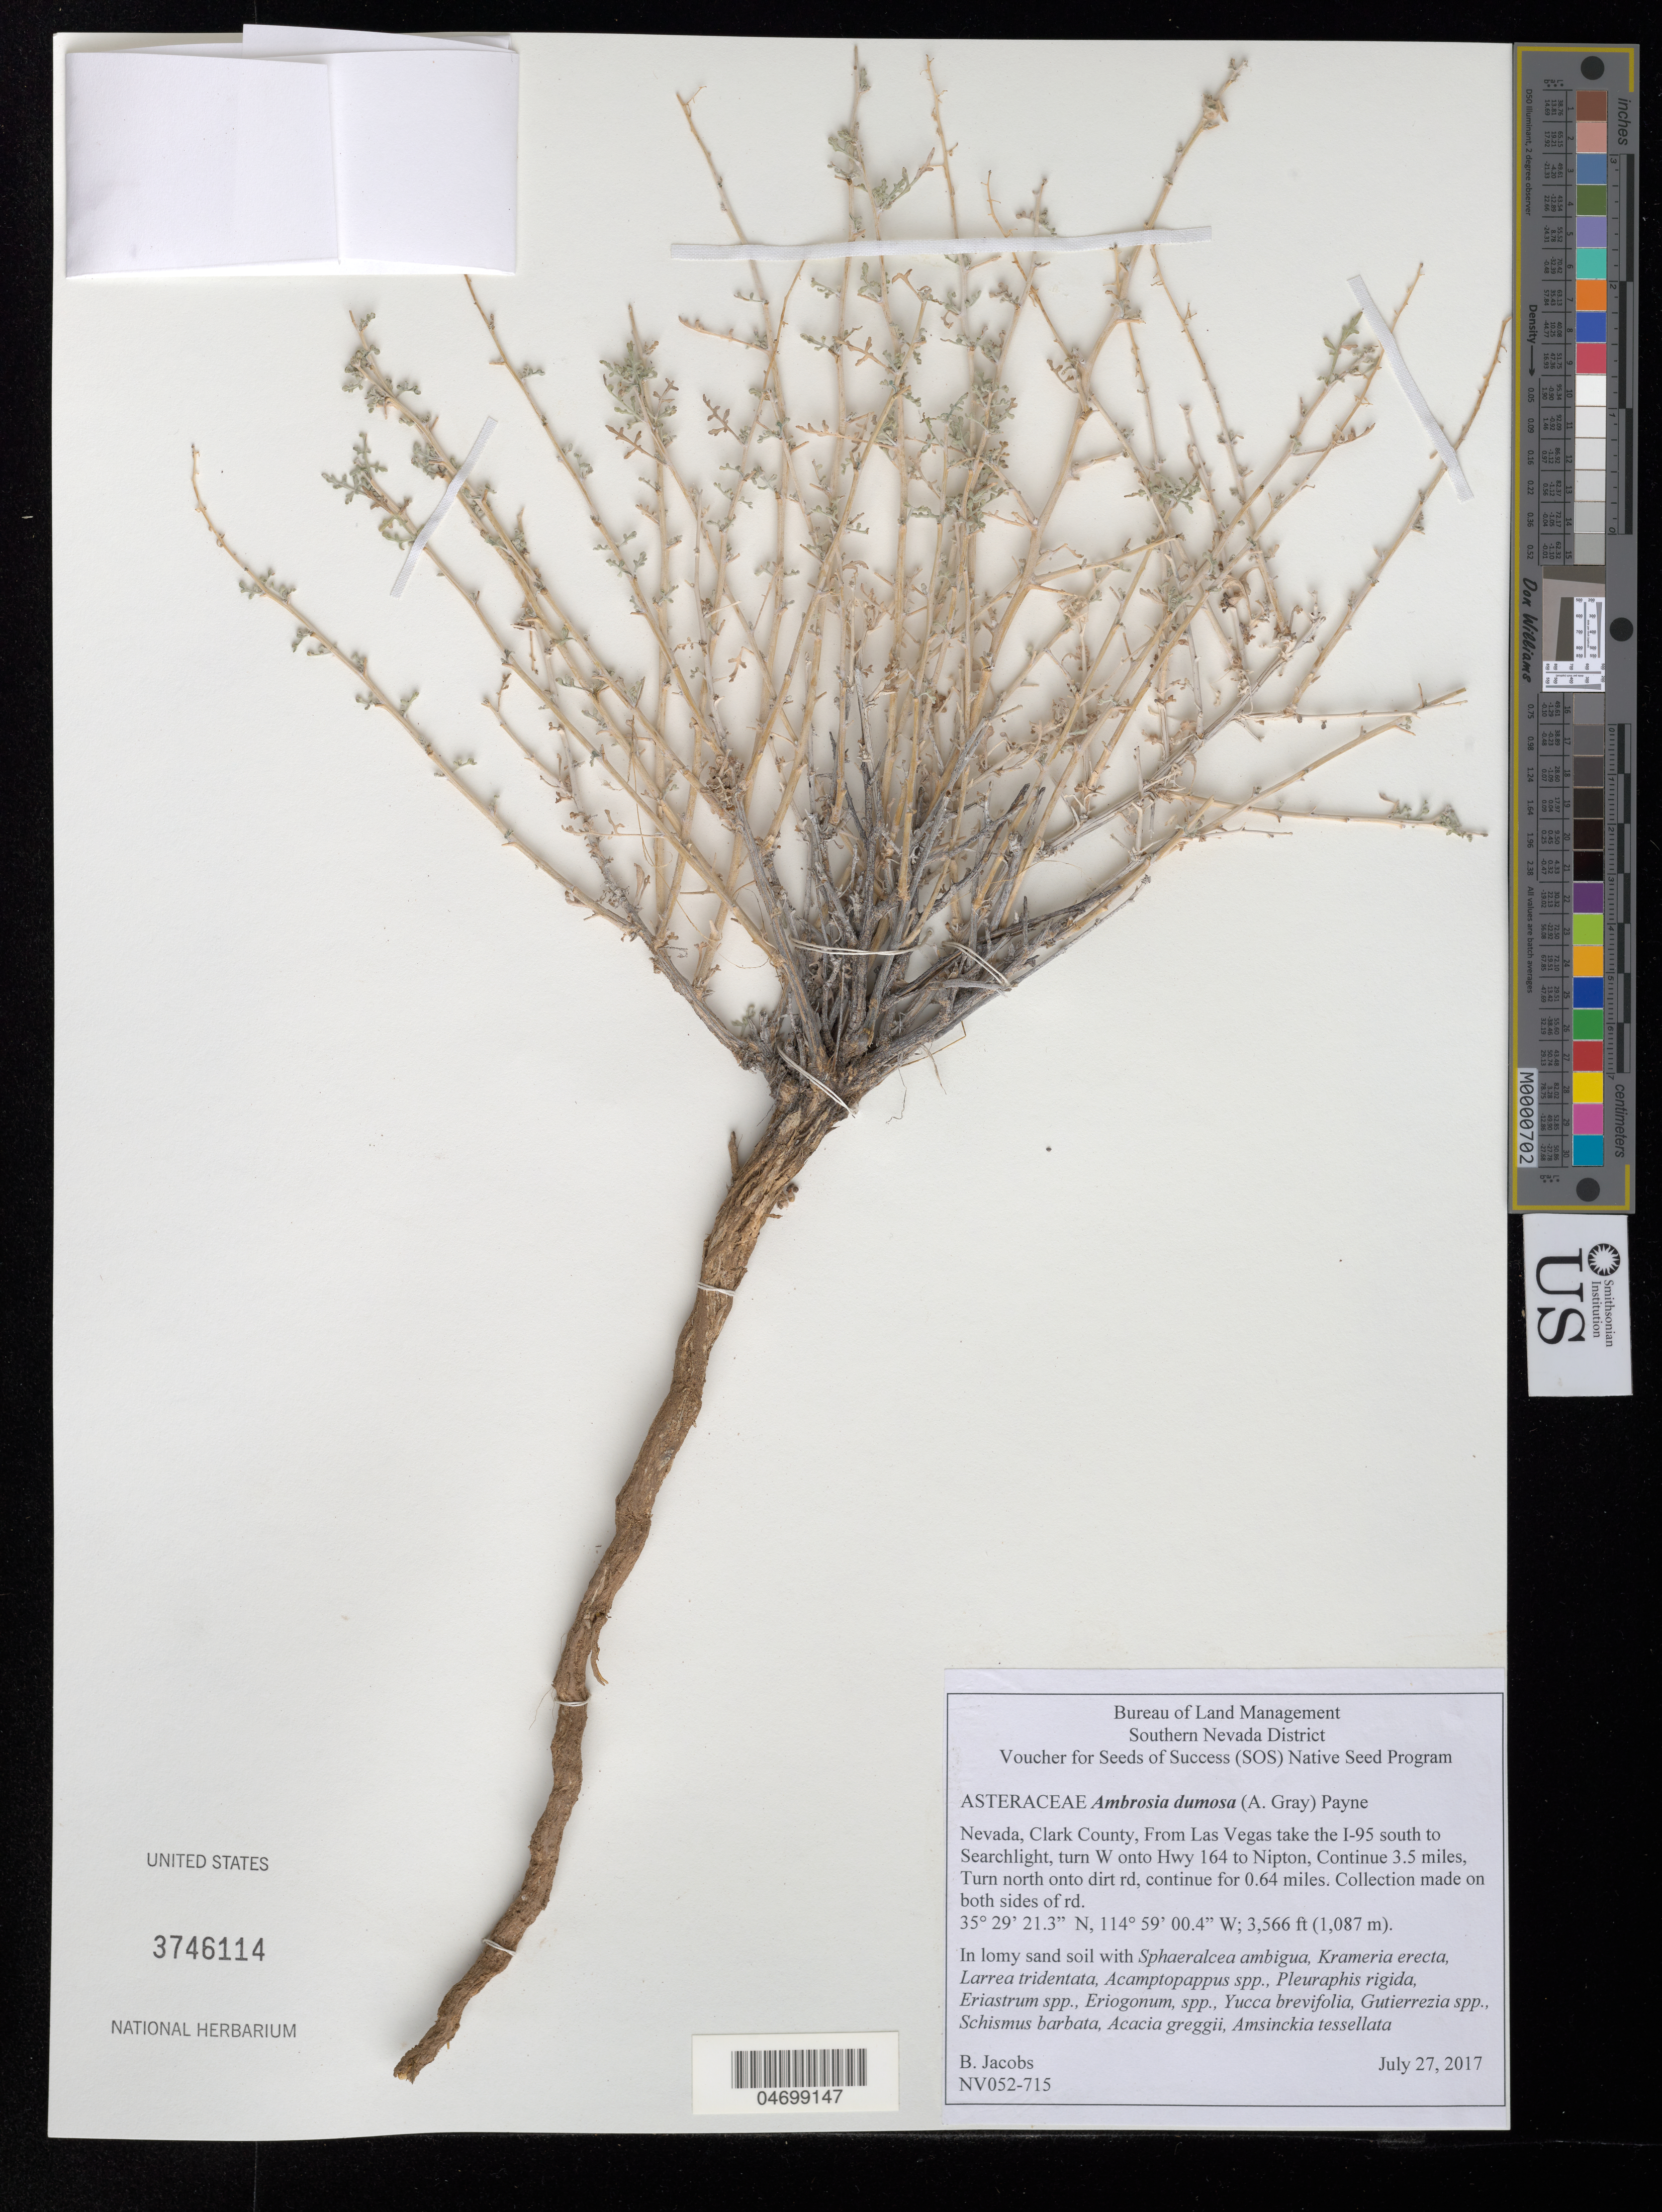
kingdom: Plantae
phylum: Tracheophyta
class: Magnoliopsida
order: Asterales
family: Asteraceae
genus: Ambrosia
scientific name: Ambrosia dumosa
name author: (A. Gray) W.W.Payne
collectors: B. Jacobs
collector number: NV052-715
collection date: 2017-07-27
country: United States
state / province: Nevada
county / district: Clark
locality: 3.5 mi. on Hwy 164 to Nipton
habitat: In loamy sand soil With Krameria erecta, larrea tridentata, Yucca brevifolia, etc.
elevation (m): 1087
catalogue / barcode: US 3746114